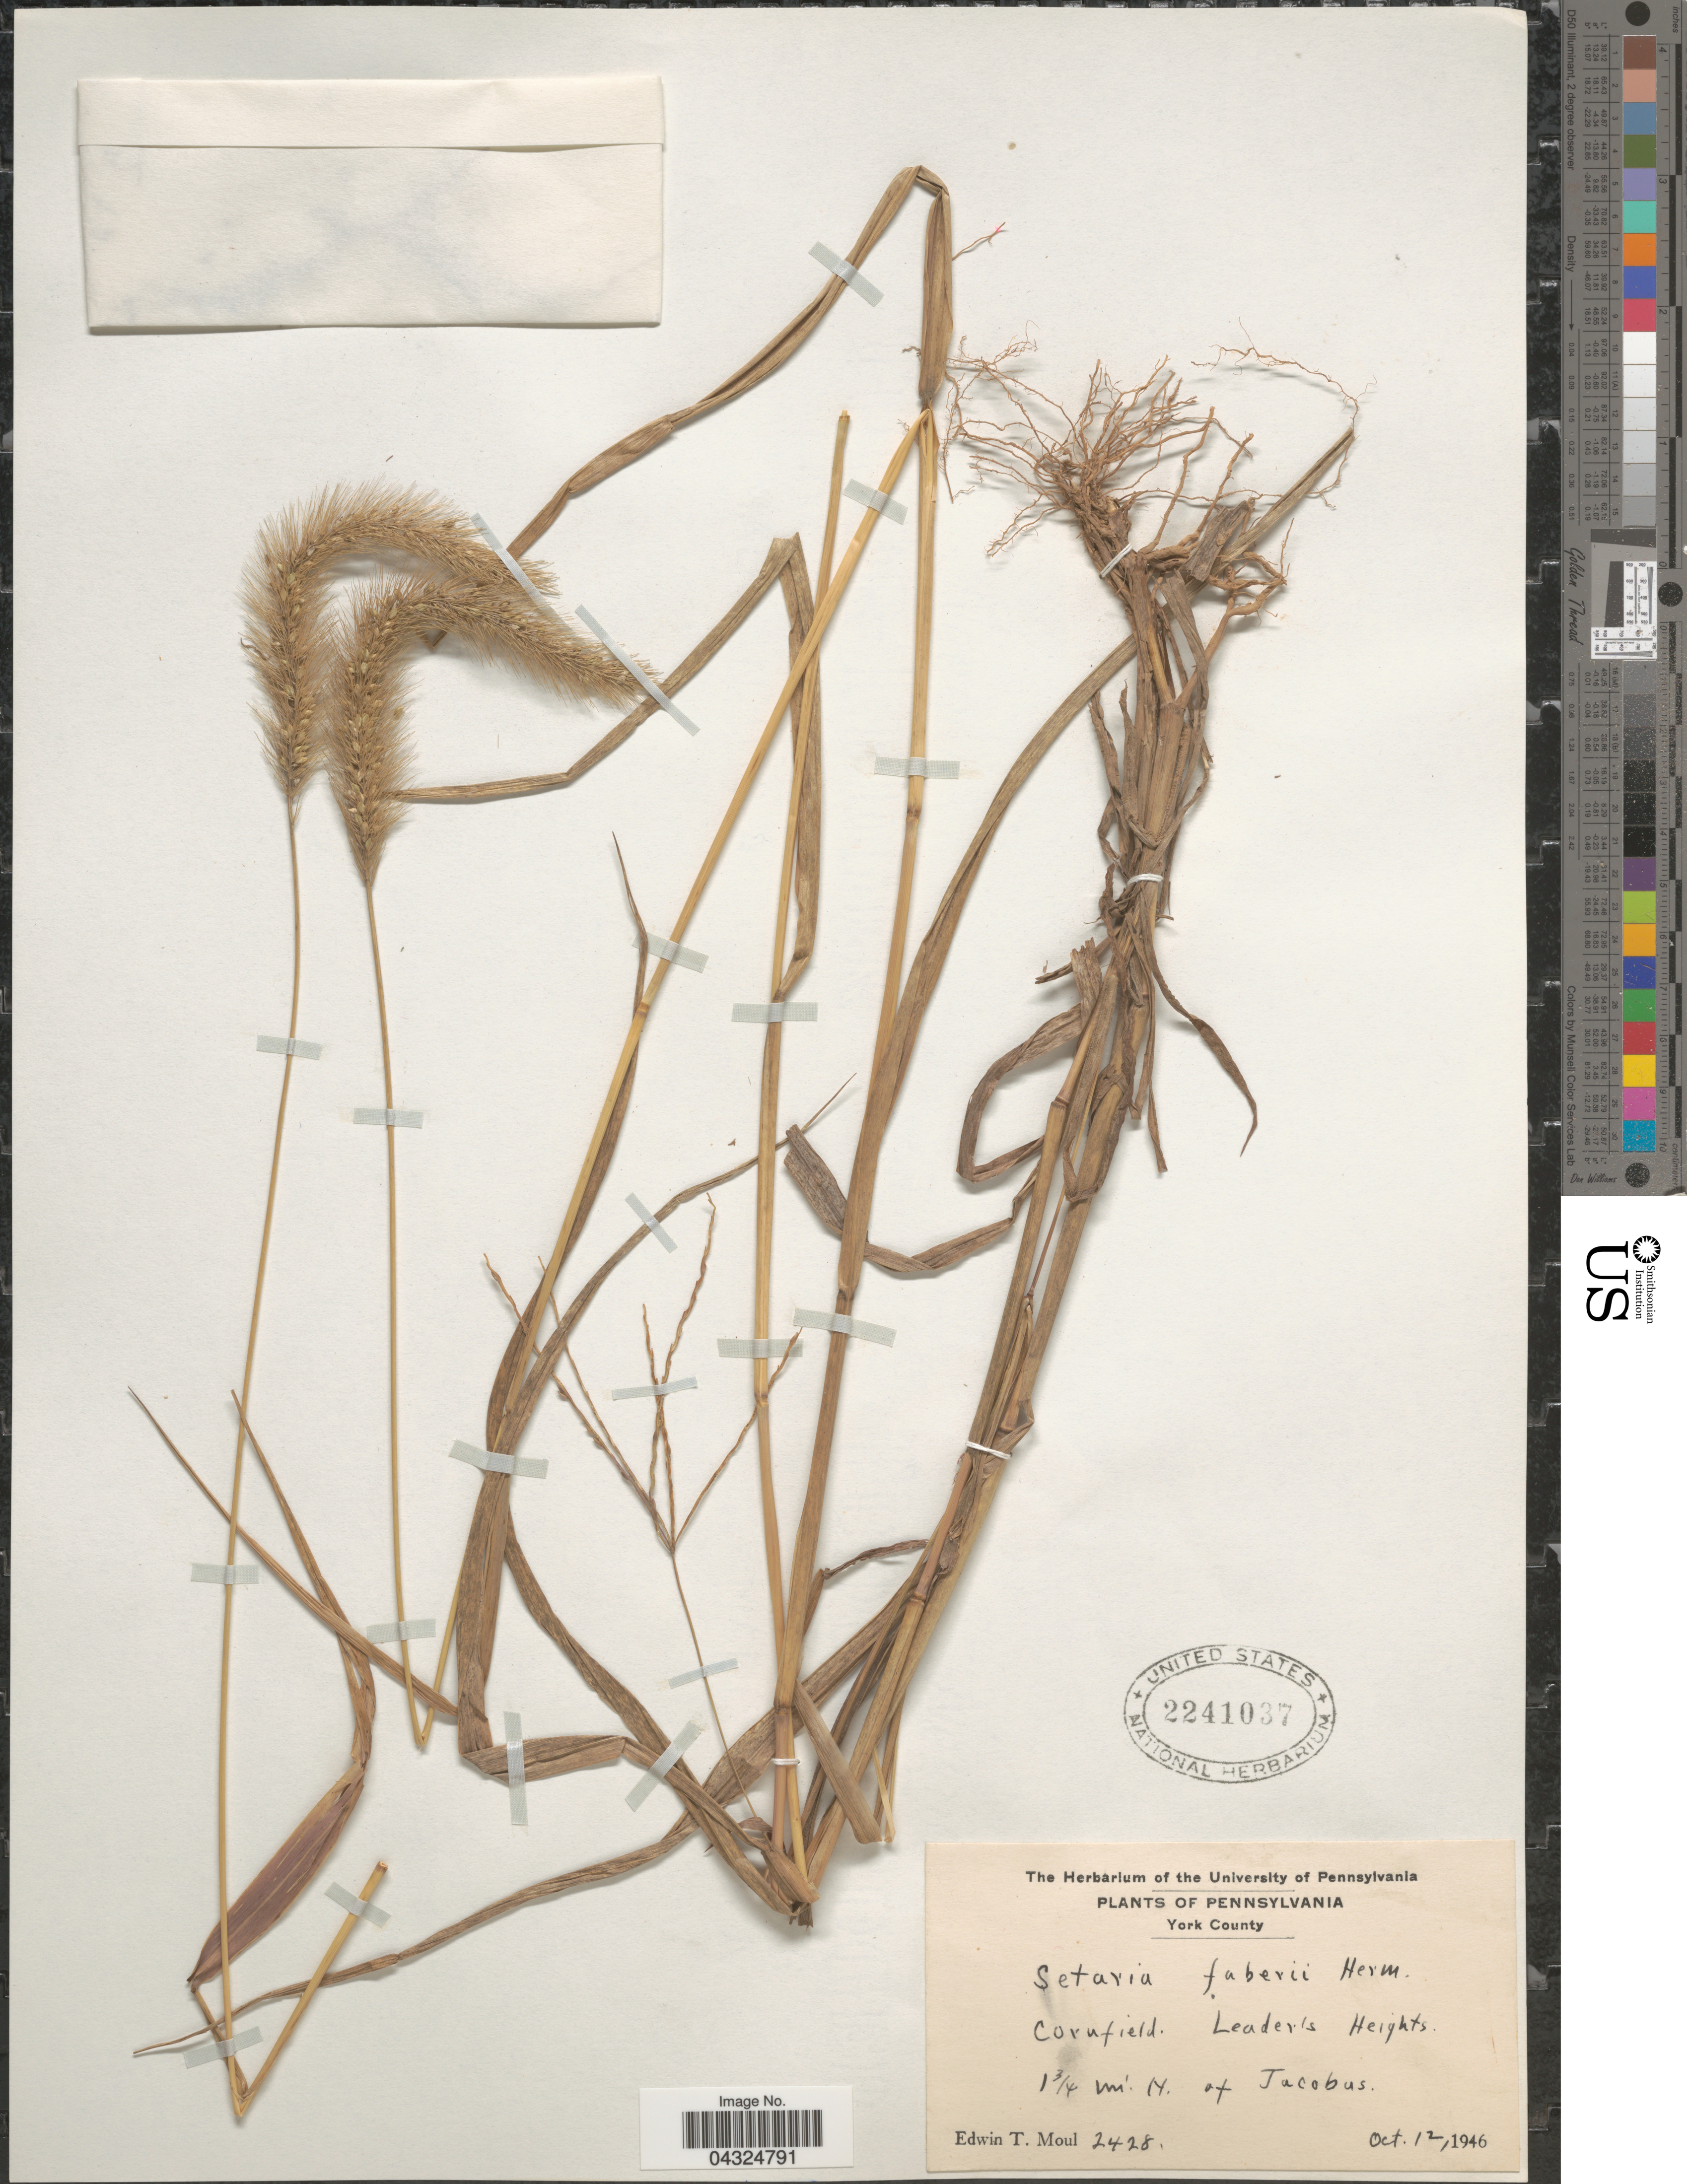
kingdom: Plantae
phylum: Tracheophyta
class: Liliopsida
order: Poales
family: Poaceae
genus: Setaria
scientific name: Setaria faberi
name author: R.A.W. Herrm.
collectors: E. T. Moul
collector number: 2428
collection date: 1946-10-12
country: United States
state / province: Pennsylvania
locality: York County. Cornfield. Leader's Heights. 1¾ mi. N. of Jacobus.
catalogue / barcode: US 2241037